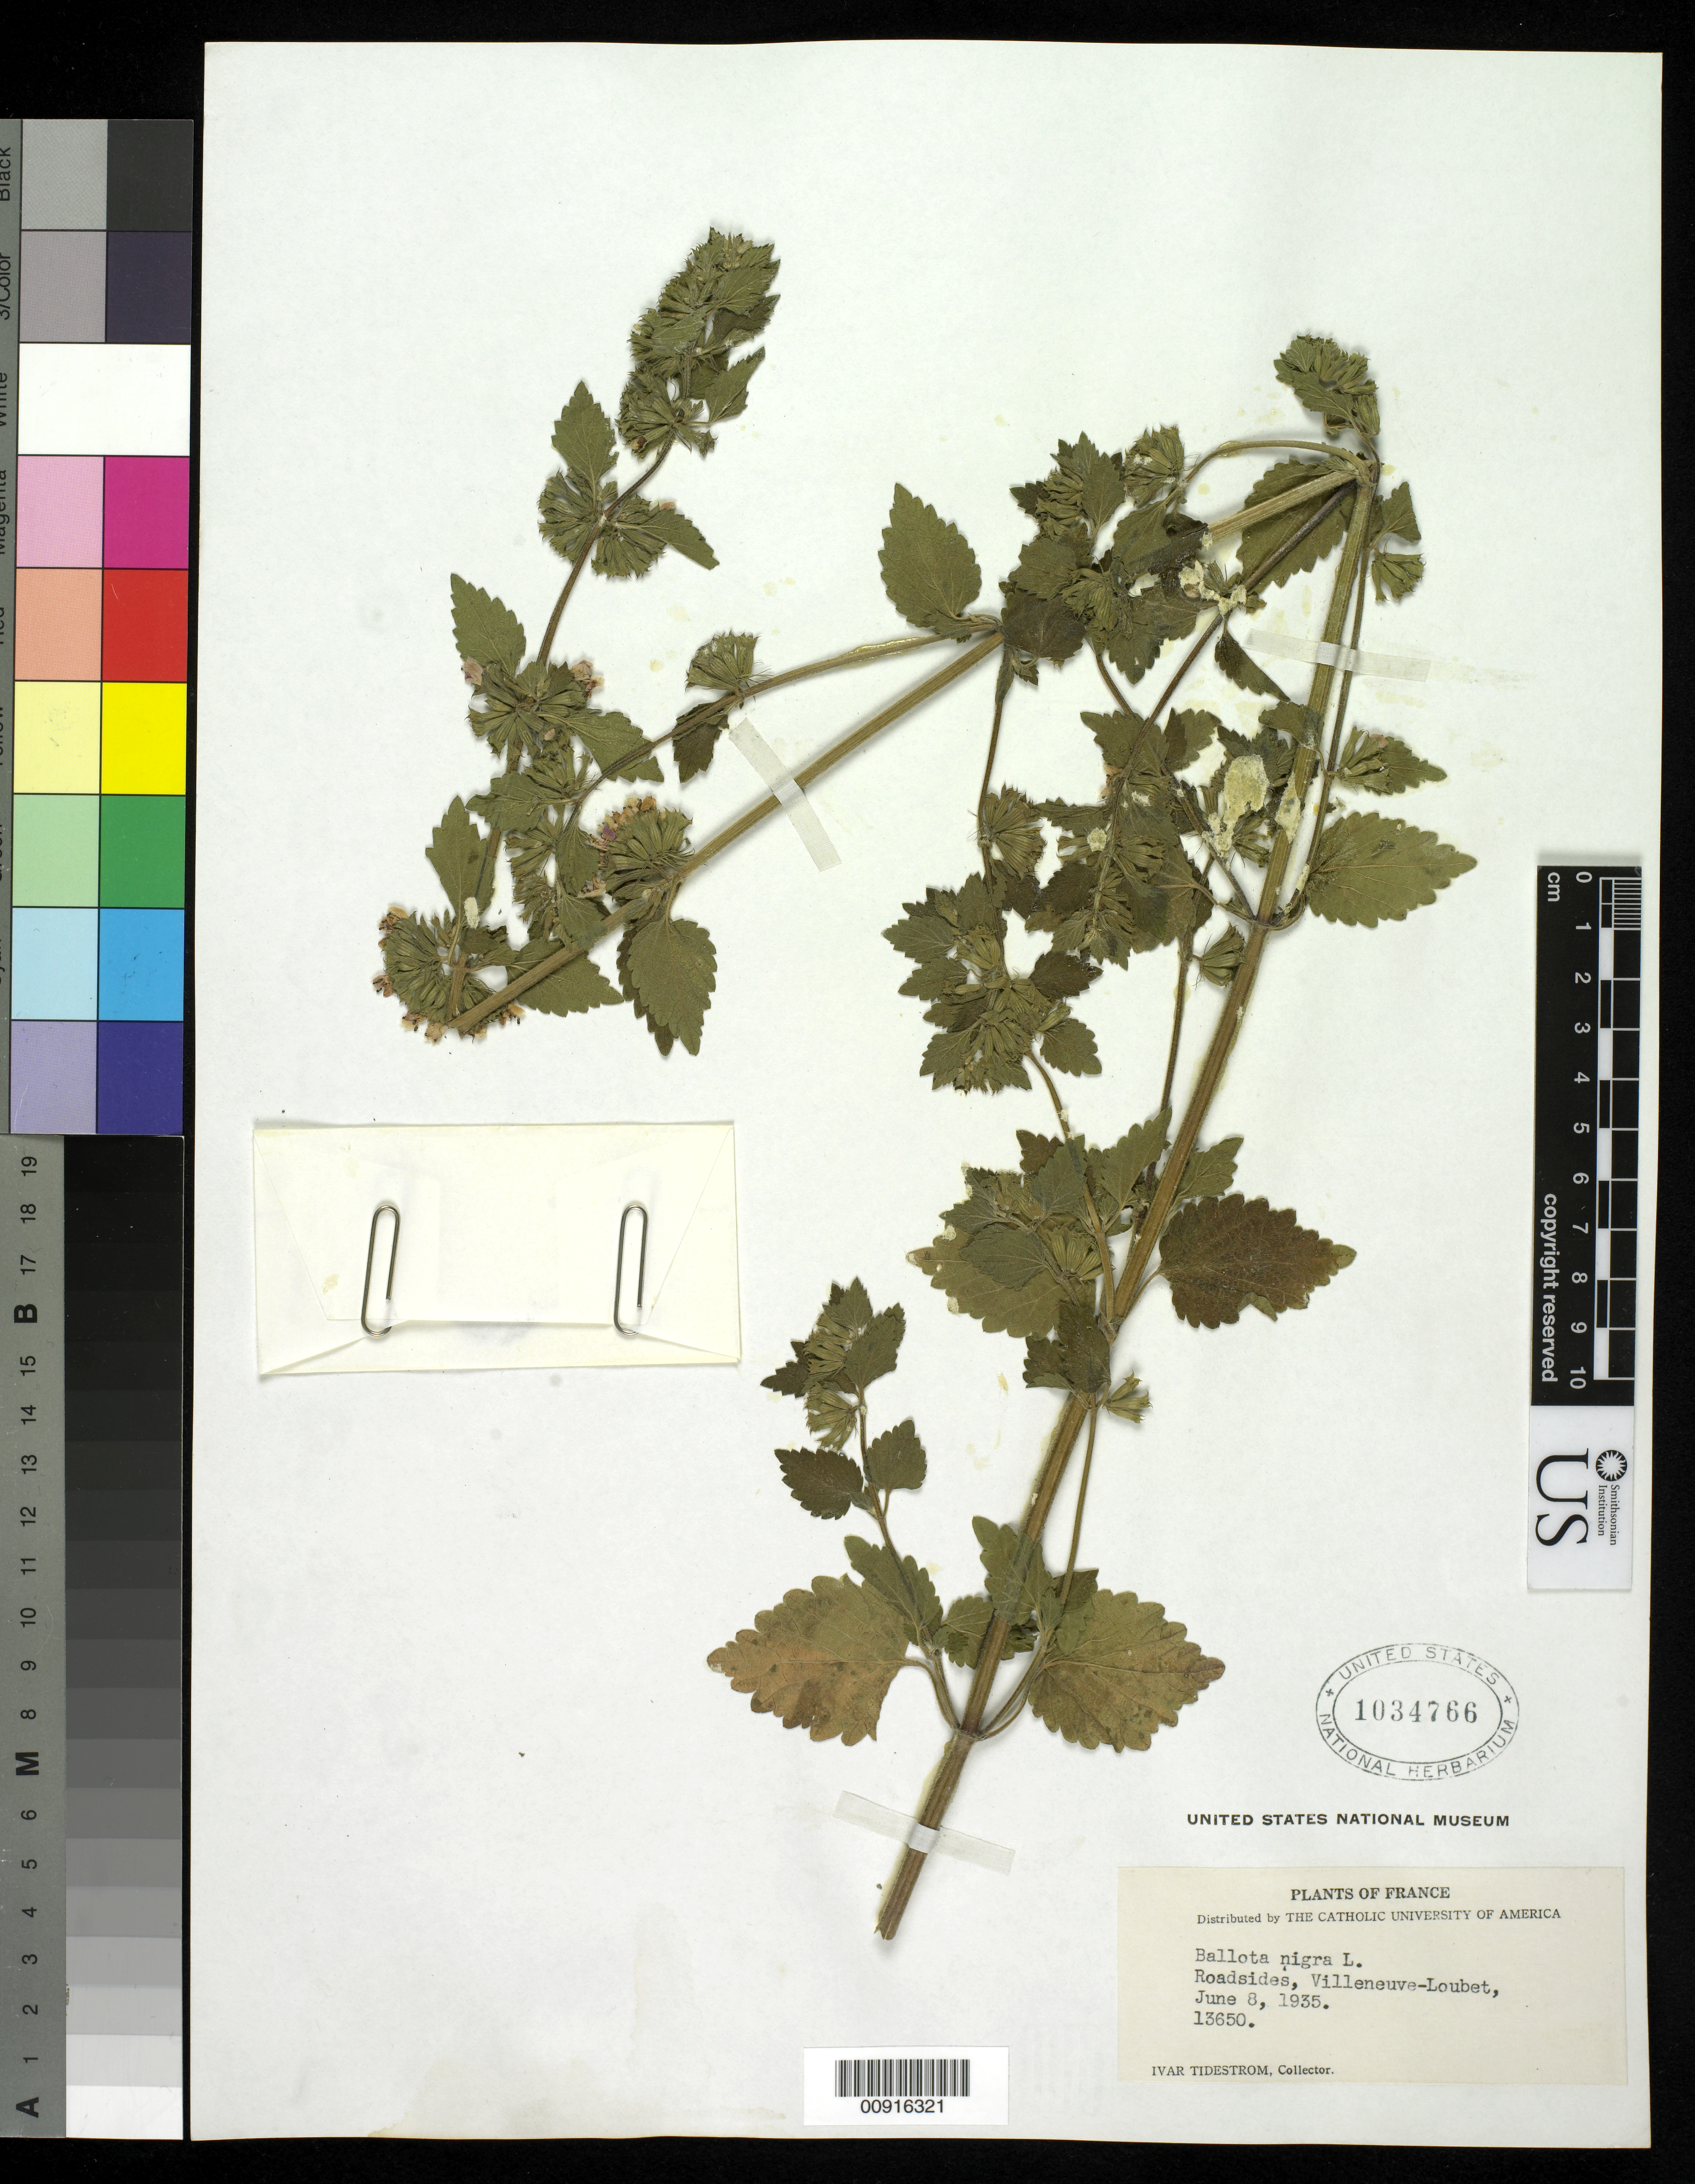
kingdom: Plantae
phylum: Tracheophyta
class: Magnoliopsida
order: Lamiales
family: Lamiaceae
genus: Ballota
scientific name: Ballota nigra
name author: L.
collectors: I. F. Tidestrom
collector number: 13650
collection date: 1935-06-08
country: France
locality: Roadsides, Villenueve-Loubet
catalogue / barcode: US 1034766